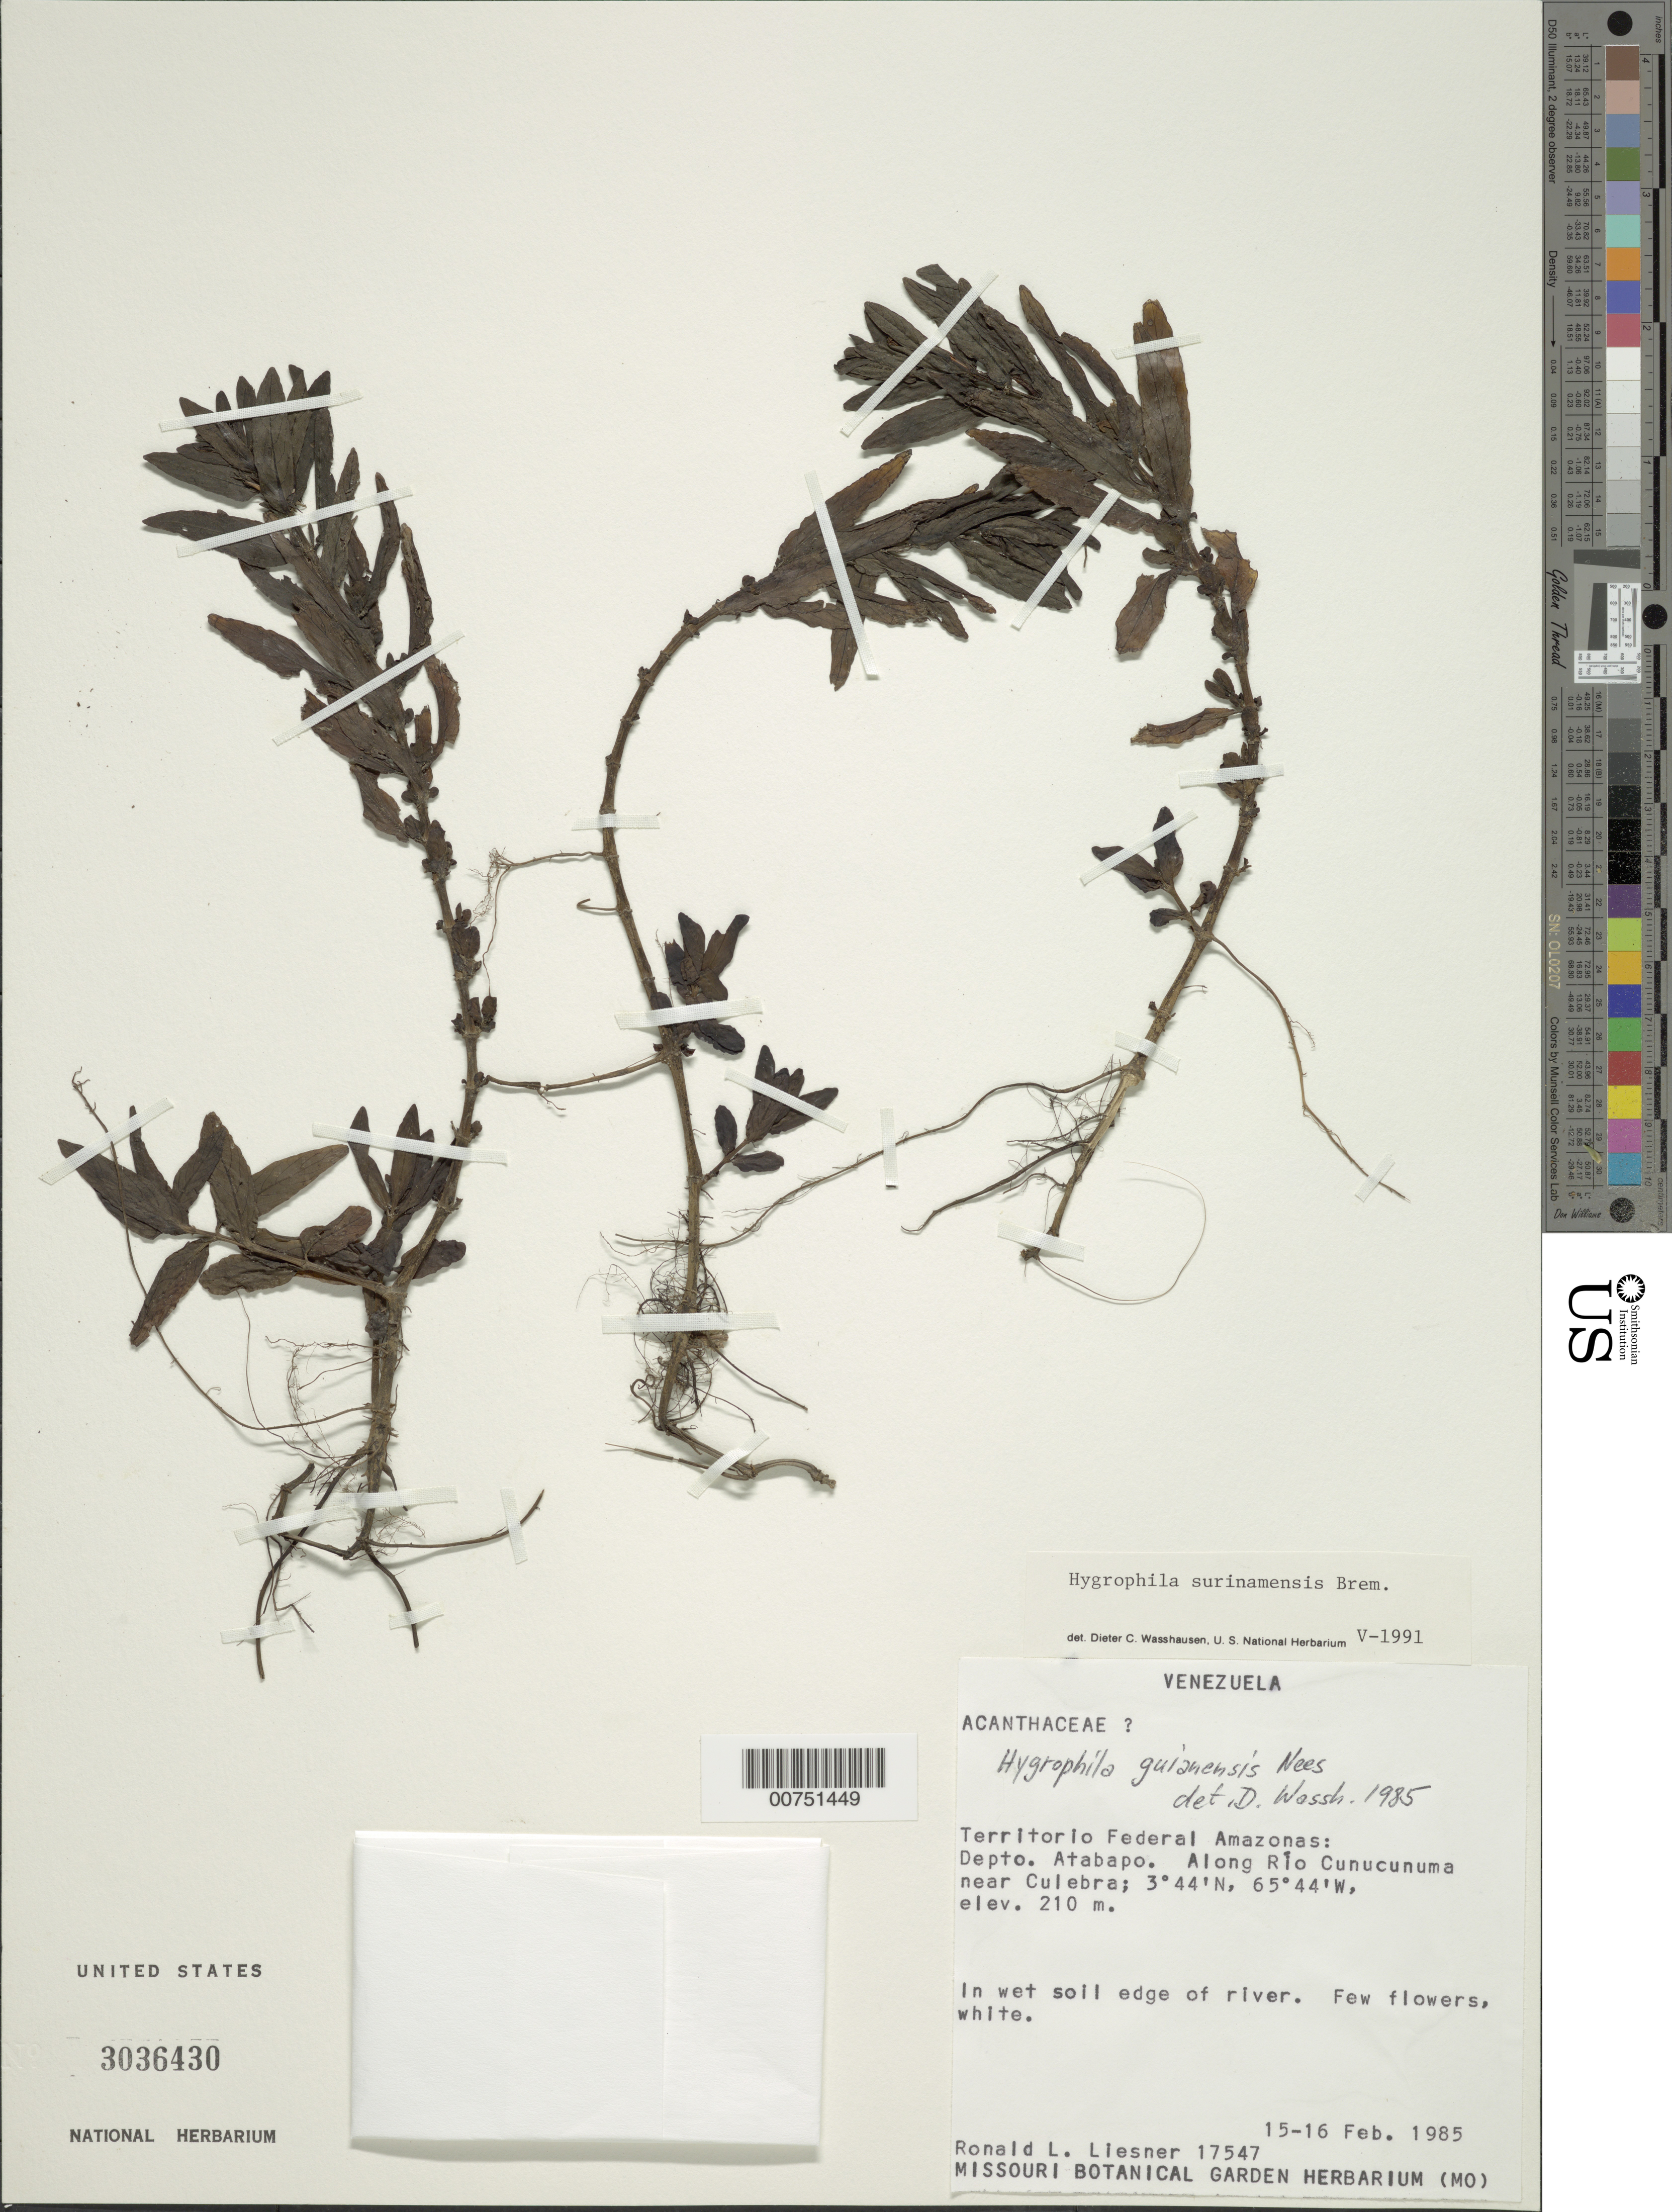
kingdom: Plantae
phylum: Tracheophyta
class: Magnoliopsida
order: Lamiales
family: Acanthaceae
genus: Hygrophila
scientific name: Hygrophila surinamensis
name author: Bremek.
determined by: Wasshausen, Dieter C., (BOT), Smithsonian Institution - National Museum of Natural History (UNITED STATES)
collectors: R. L. Liesner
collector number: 17547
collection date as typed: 15-Feb-85 to 16-Feb-85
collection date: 1985-02-15/1985-02-16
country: Venezuela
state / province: Amazonas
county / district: Atabapo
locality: Río Cunucunuma, near Culebra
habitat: Edge of river, in wet soil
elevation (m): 210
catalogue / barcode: US 3036430